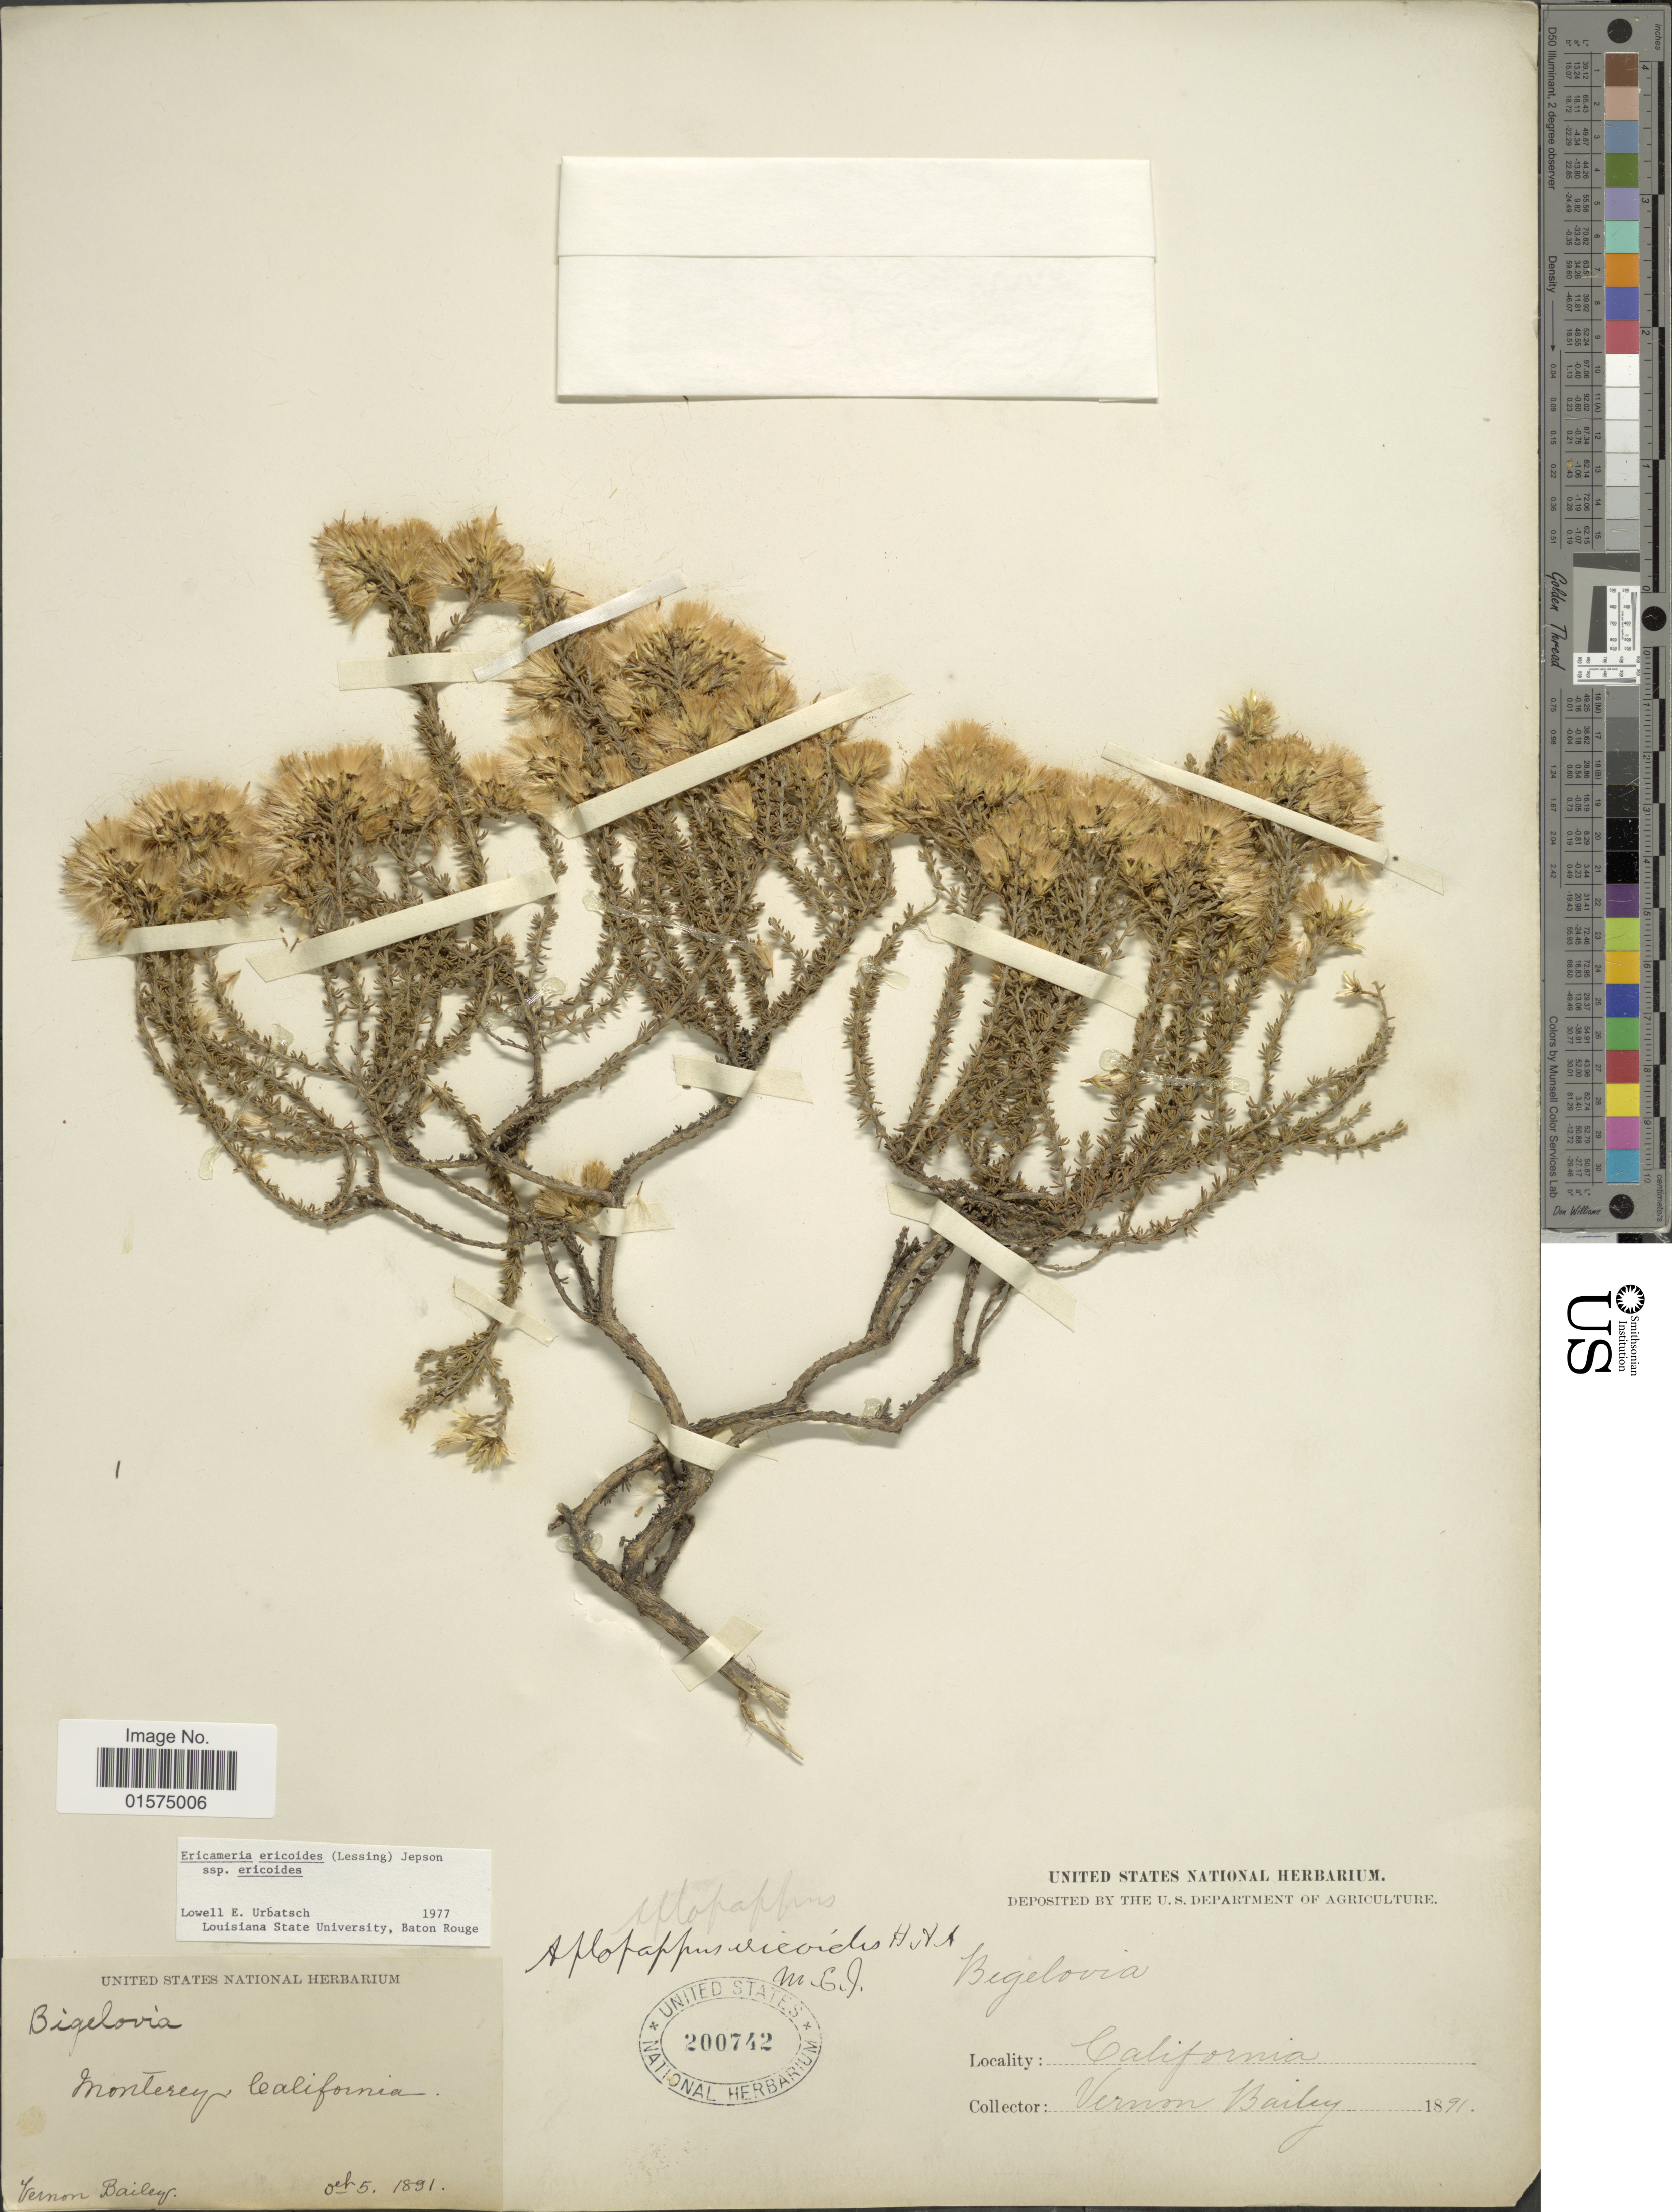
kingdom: Plantae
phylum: Tracheophyta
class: Magnoliopsida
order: Asterales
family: Asteraceae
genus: Ericameria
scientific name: Ericameria ericoides subsp. ericoides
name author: (Less.) Nutt. ex Jeps.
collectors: V. O. Bailey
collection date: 1891-10-05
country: United States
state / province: California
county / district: Monterey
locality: Monterey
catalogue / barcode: US 200742